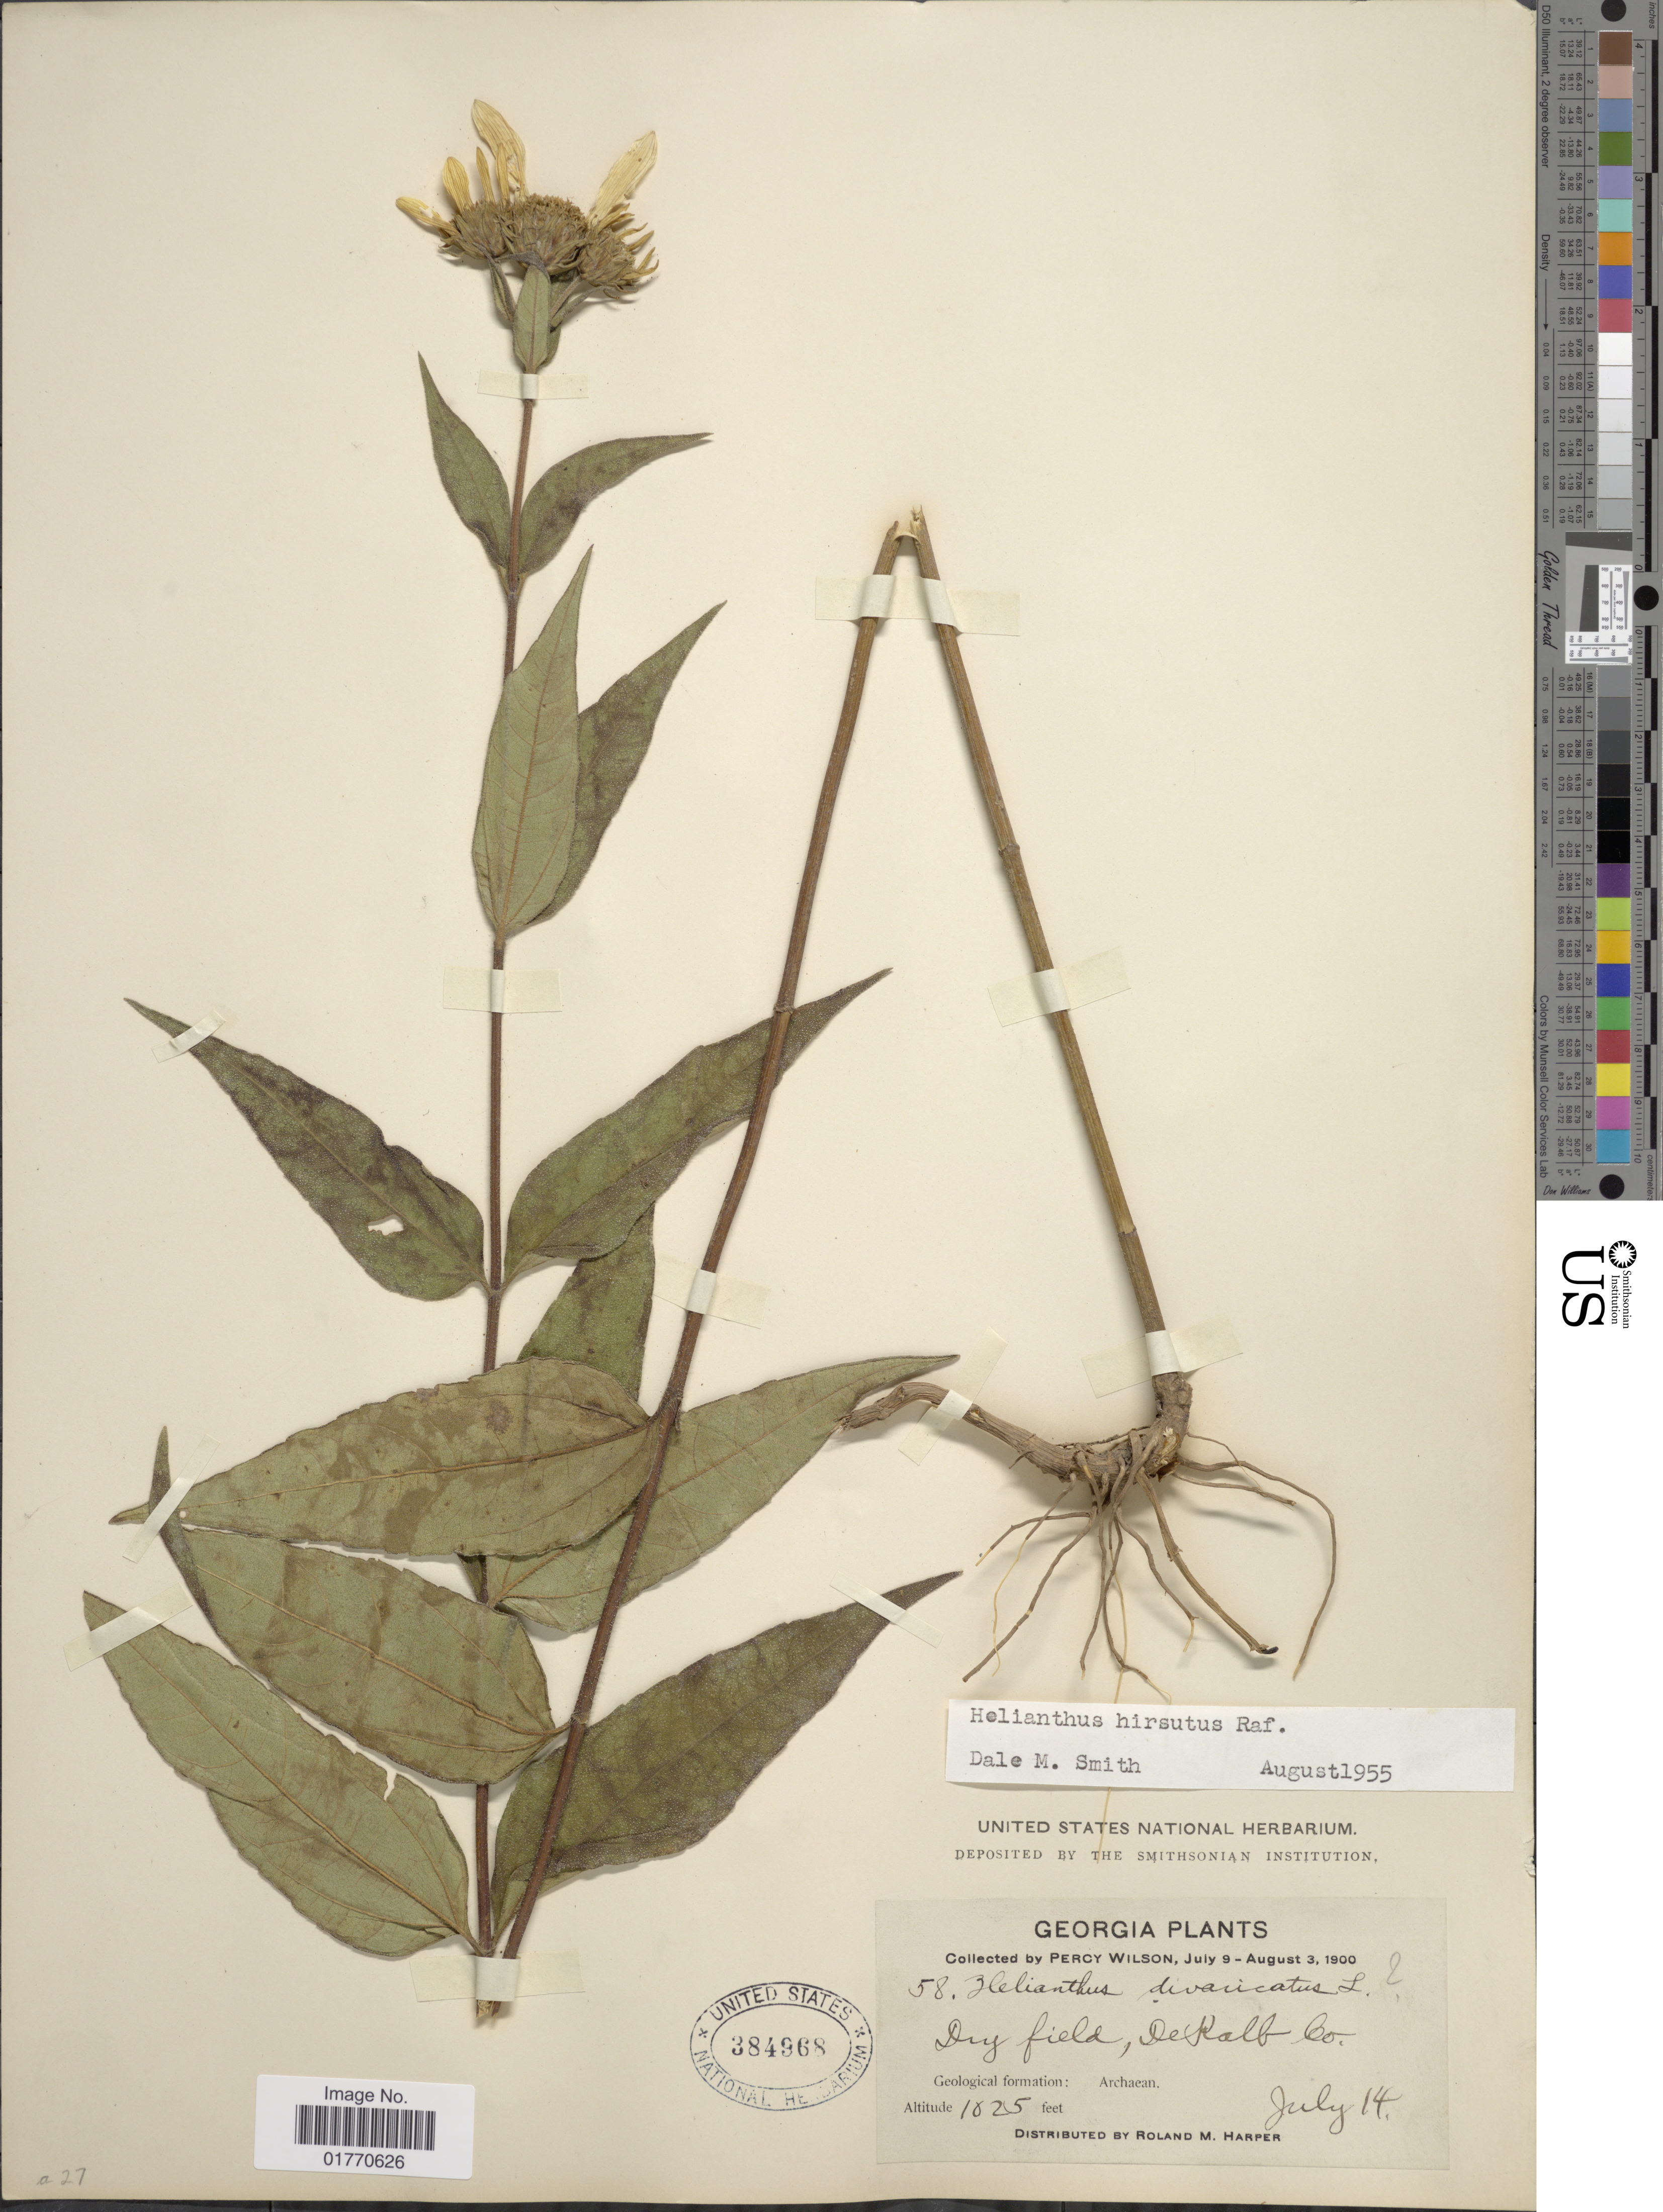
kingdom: Plantae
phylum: Tracheophyta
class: Magnoliopsida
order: Asterales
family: Asteraceae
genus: Helianthus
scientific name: Helianthus hirsutus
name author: Raf.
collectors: P. Wilson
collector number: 58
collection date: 1900-07-14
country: United States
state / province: Georgia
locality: Dry field, DeRelb Co.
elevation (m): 312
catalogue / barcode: US 384968